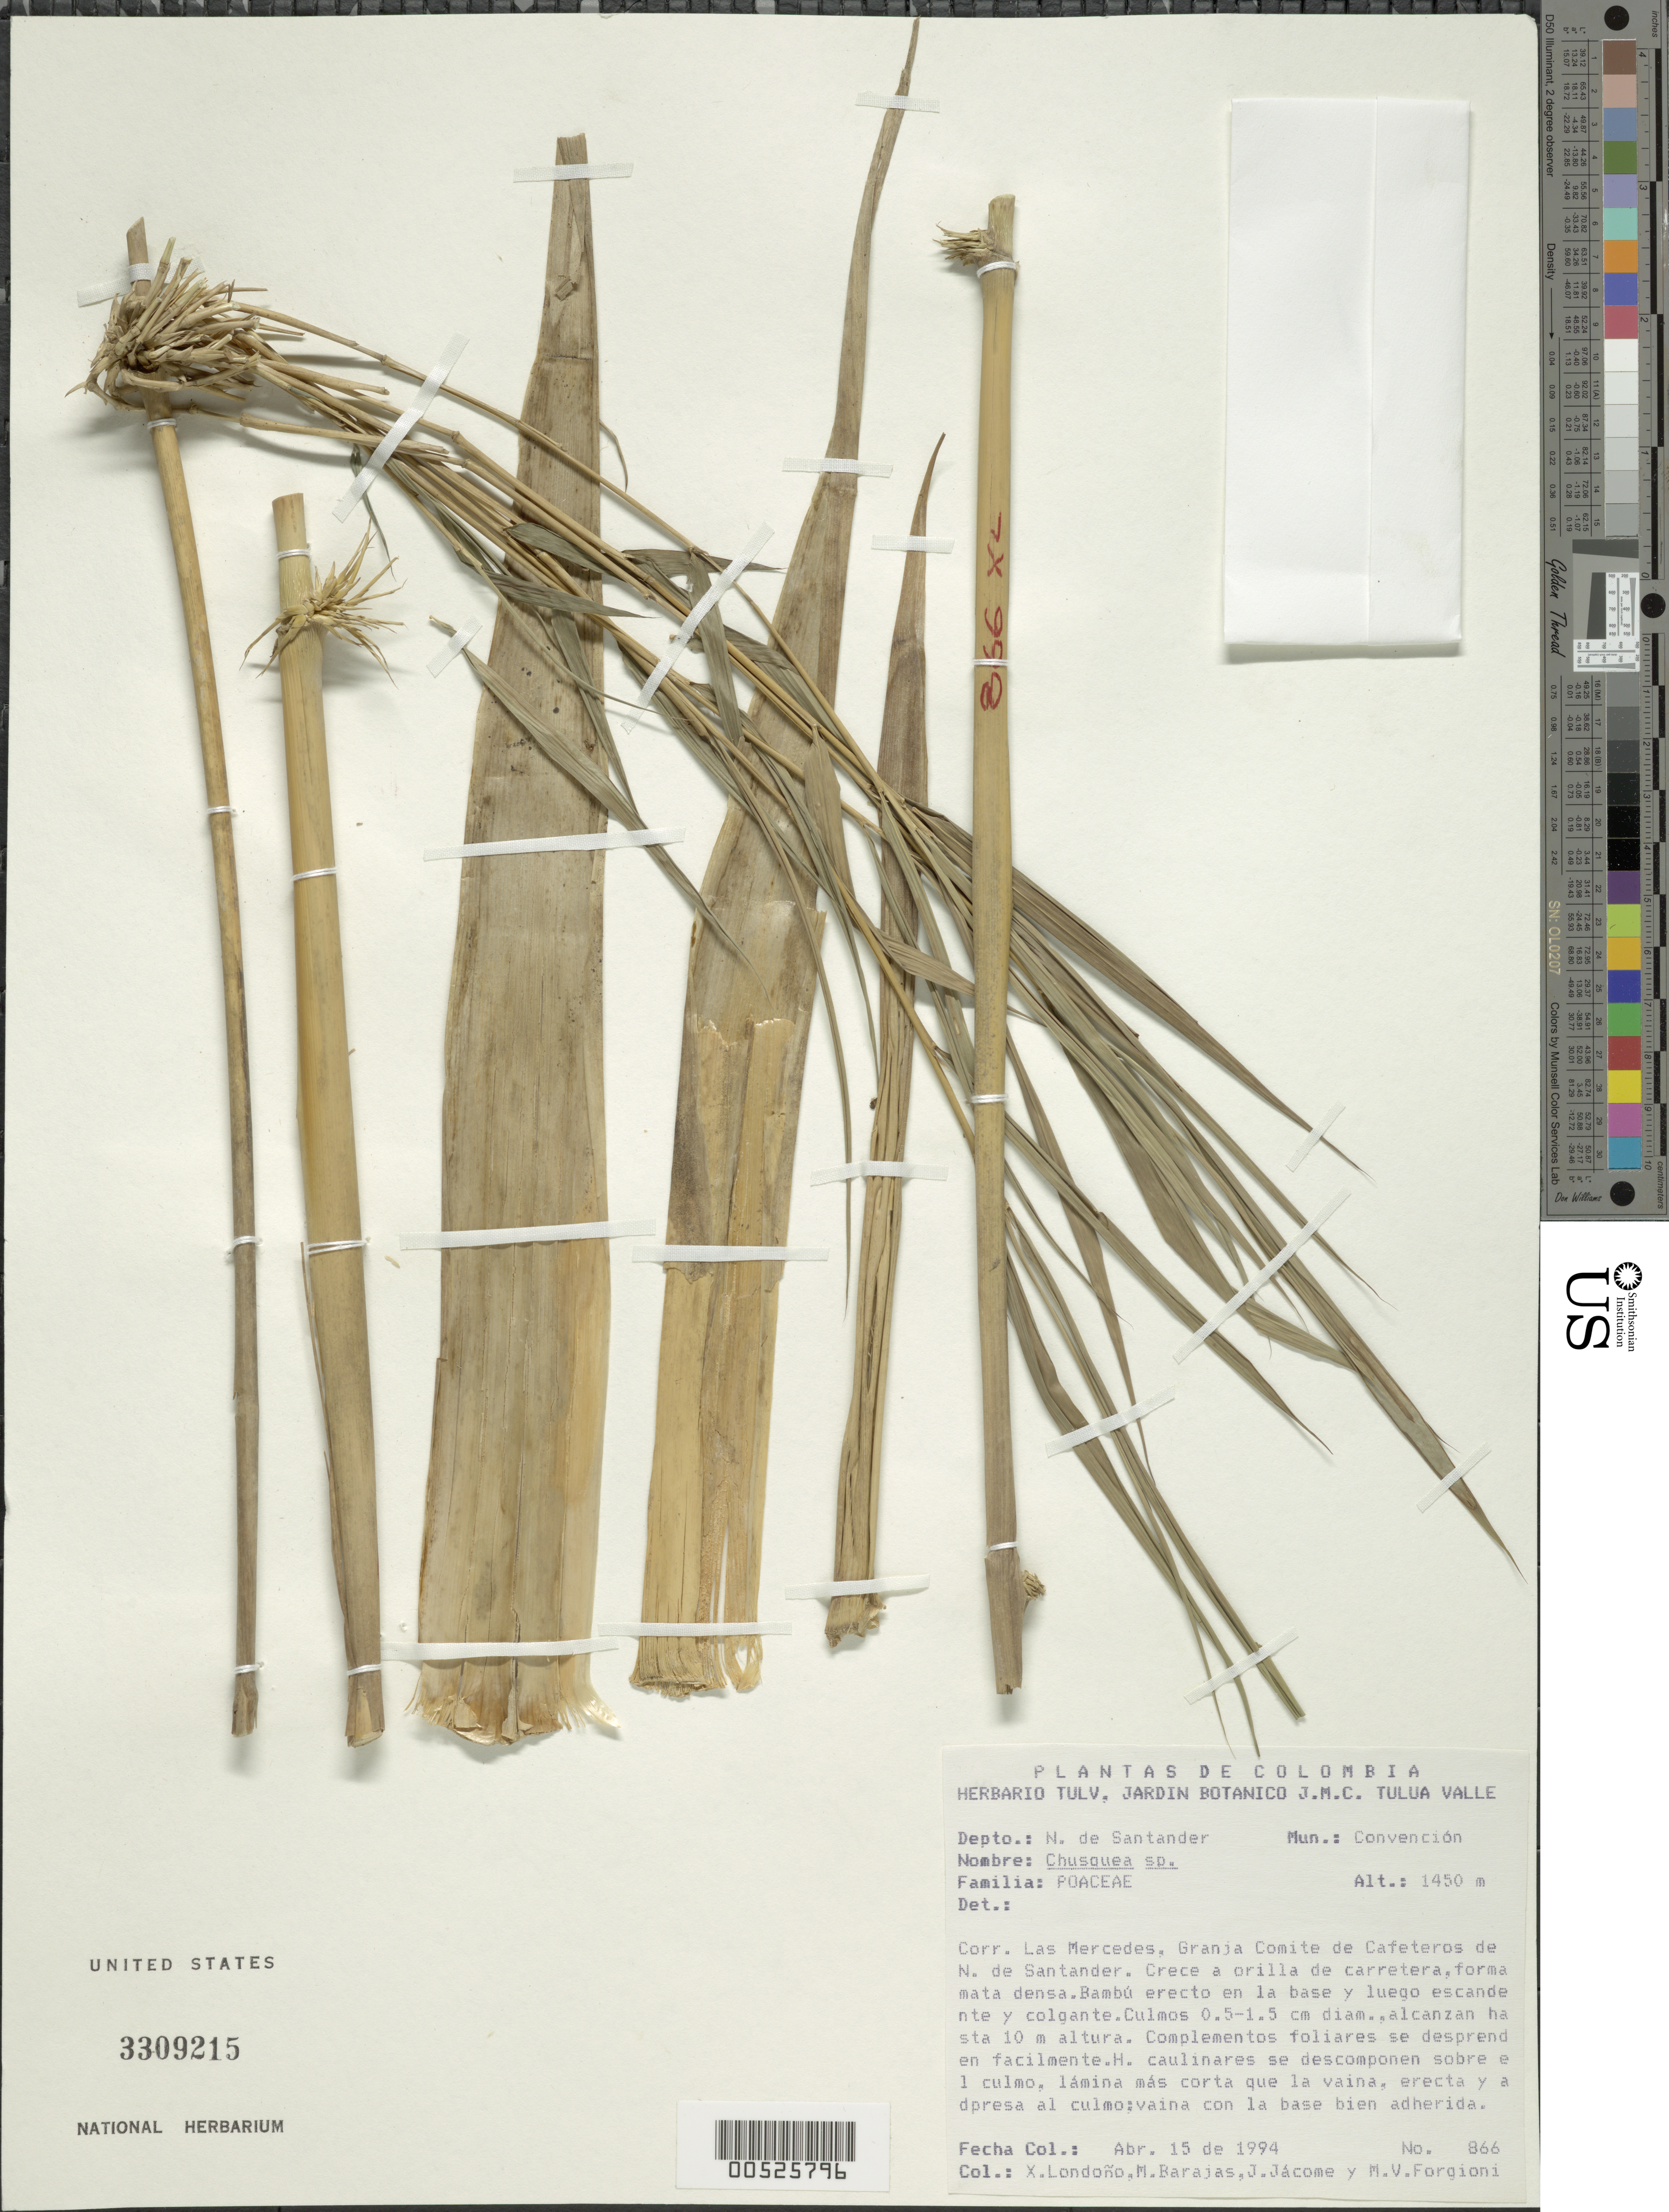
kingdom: Plantae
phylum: Tracheophyta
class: Liliopsida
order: Poales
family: Poaceae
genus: Chusquea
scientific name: Chusquea sp.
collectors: X. Londoño, M. Barajas, J. Jacome & M. Forgioni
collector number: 866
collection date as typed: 15 Apr 1994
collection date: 1994-04-15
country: Colombia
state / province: Norte de Santander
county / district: Convención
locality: Corr. las Mercedes. Granja Comite de Cafeteros de N de Santander.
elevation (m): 1450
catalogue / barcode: US 3309215